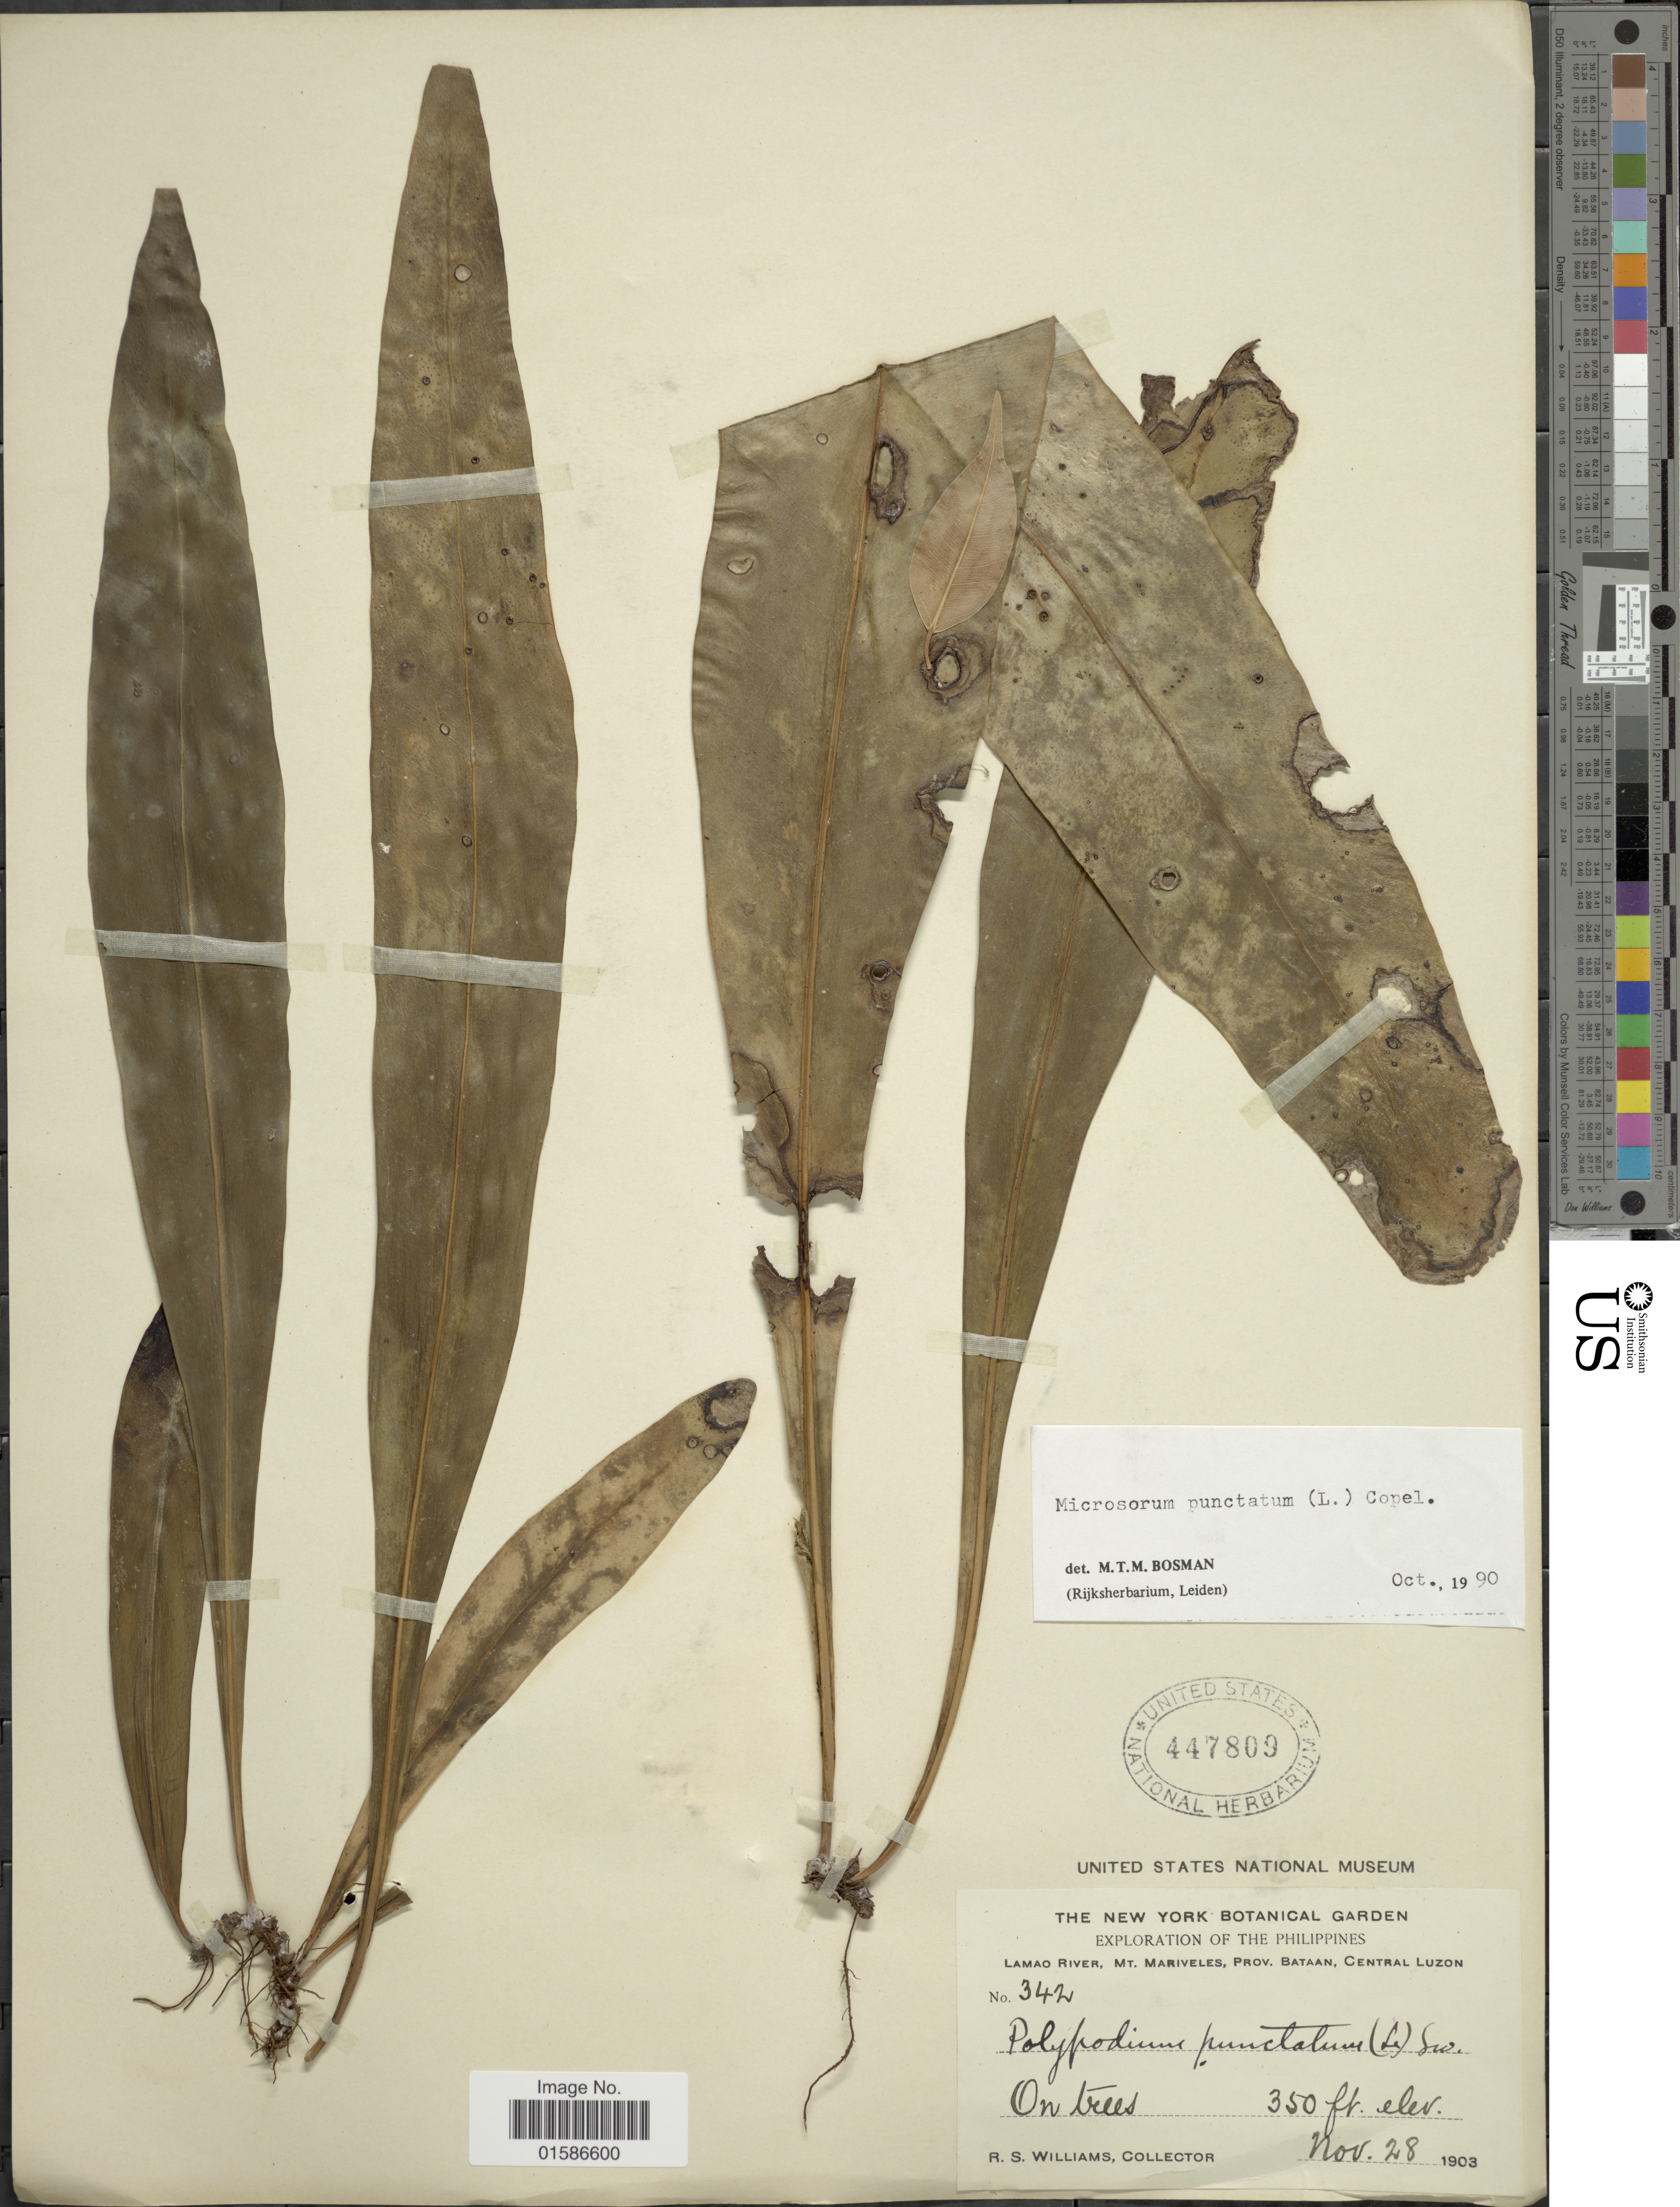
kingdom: Plantae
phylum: Tracheophyta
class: Polypodiopsida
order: Polypodiales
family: Polypodiaceae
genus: Microsorum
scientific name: Microsorum punctatum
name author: (L.) Copel.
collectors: R. S. Williams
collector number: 342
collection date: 1903-11-28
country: Philippines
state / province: Central Luzon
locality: Lamao River, Mt Mariveles, prov. Bataan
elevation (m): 107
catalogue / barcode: US 447809